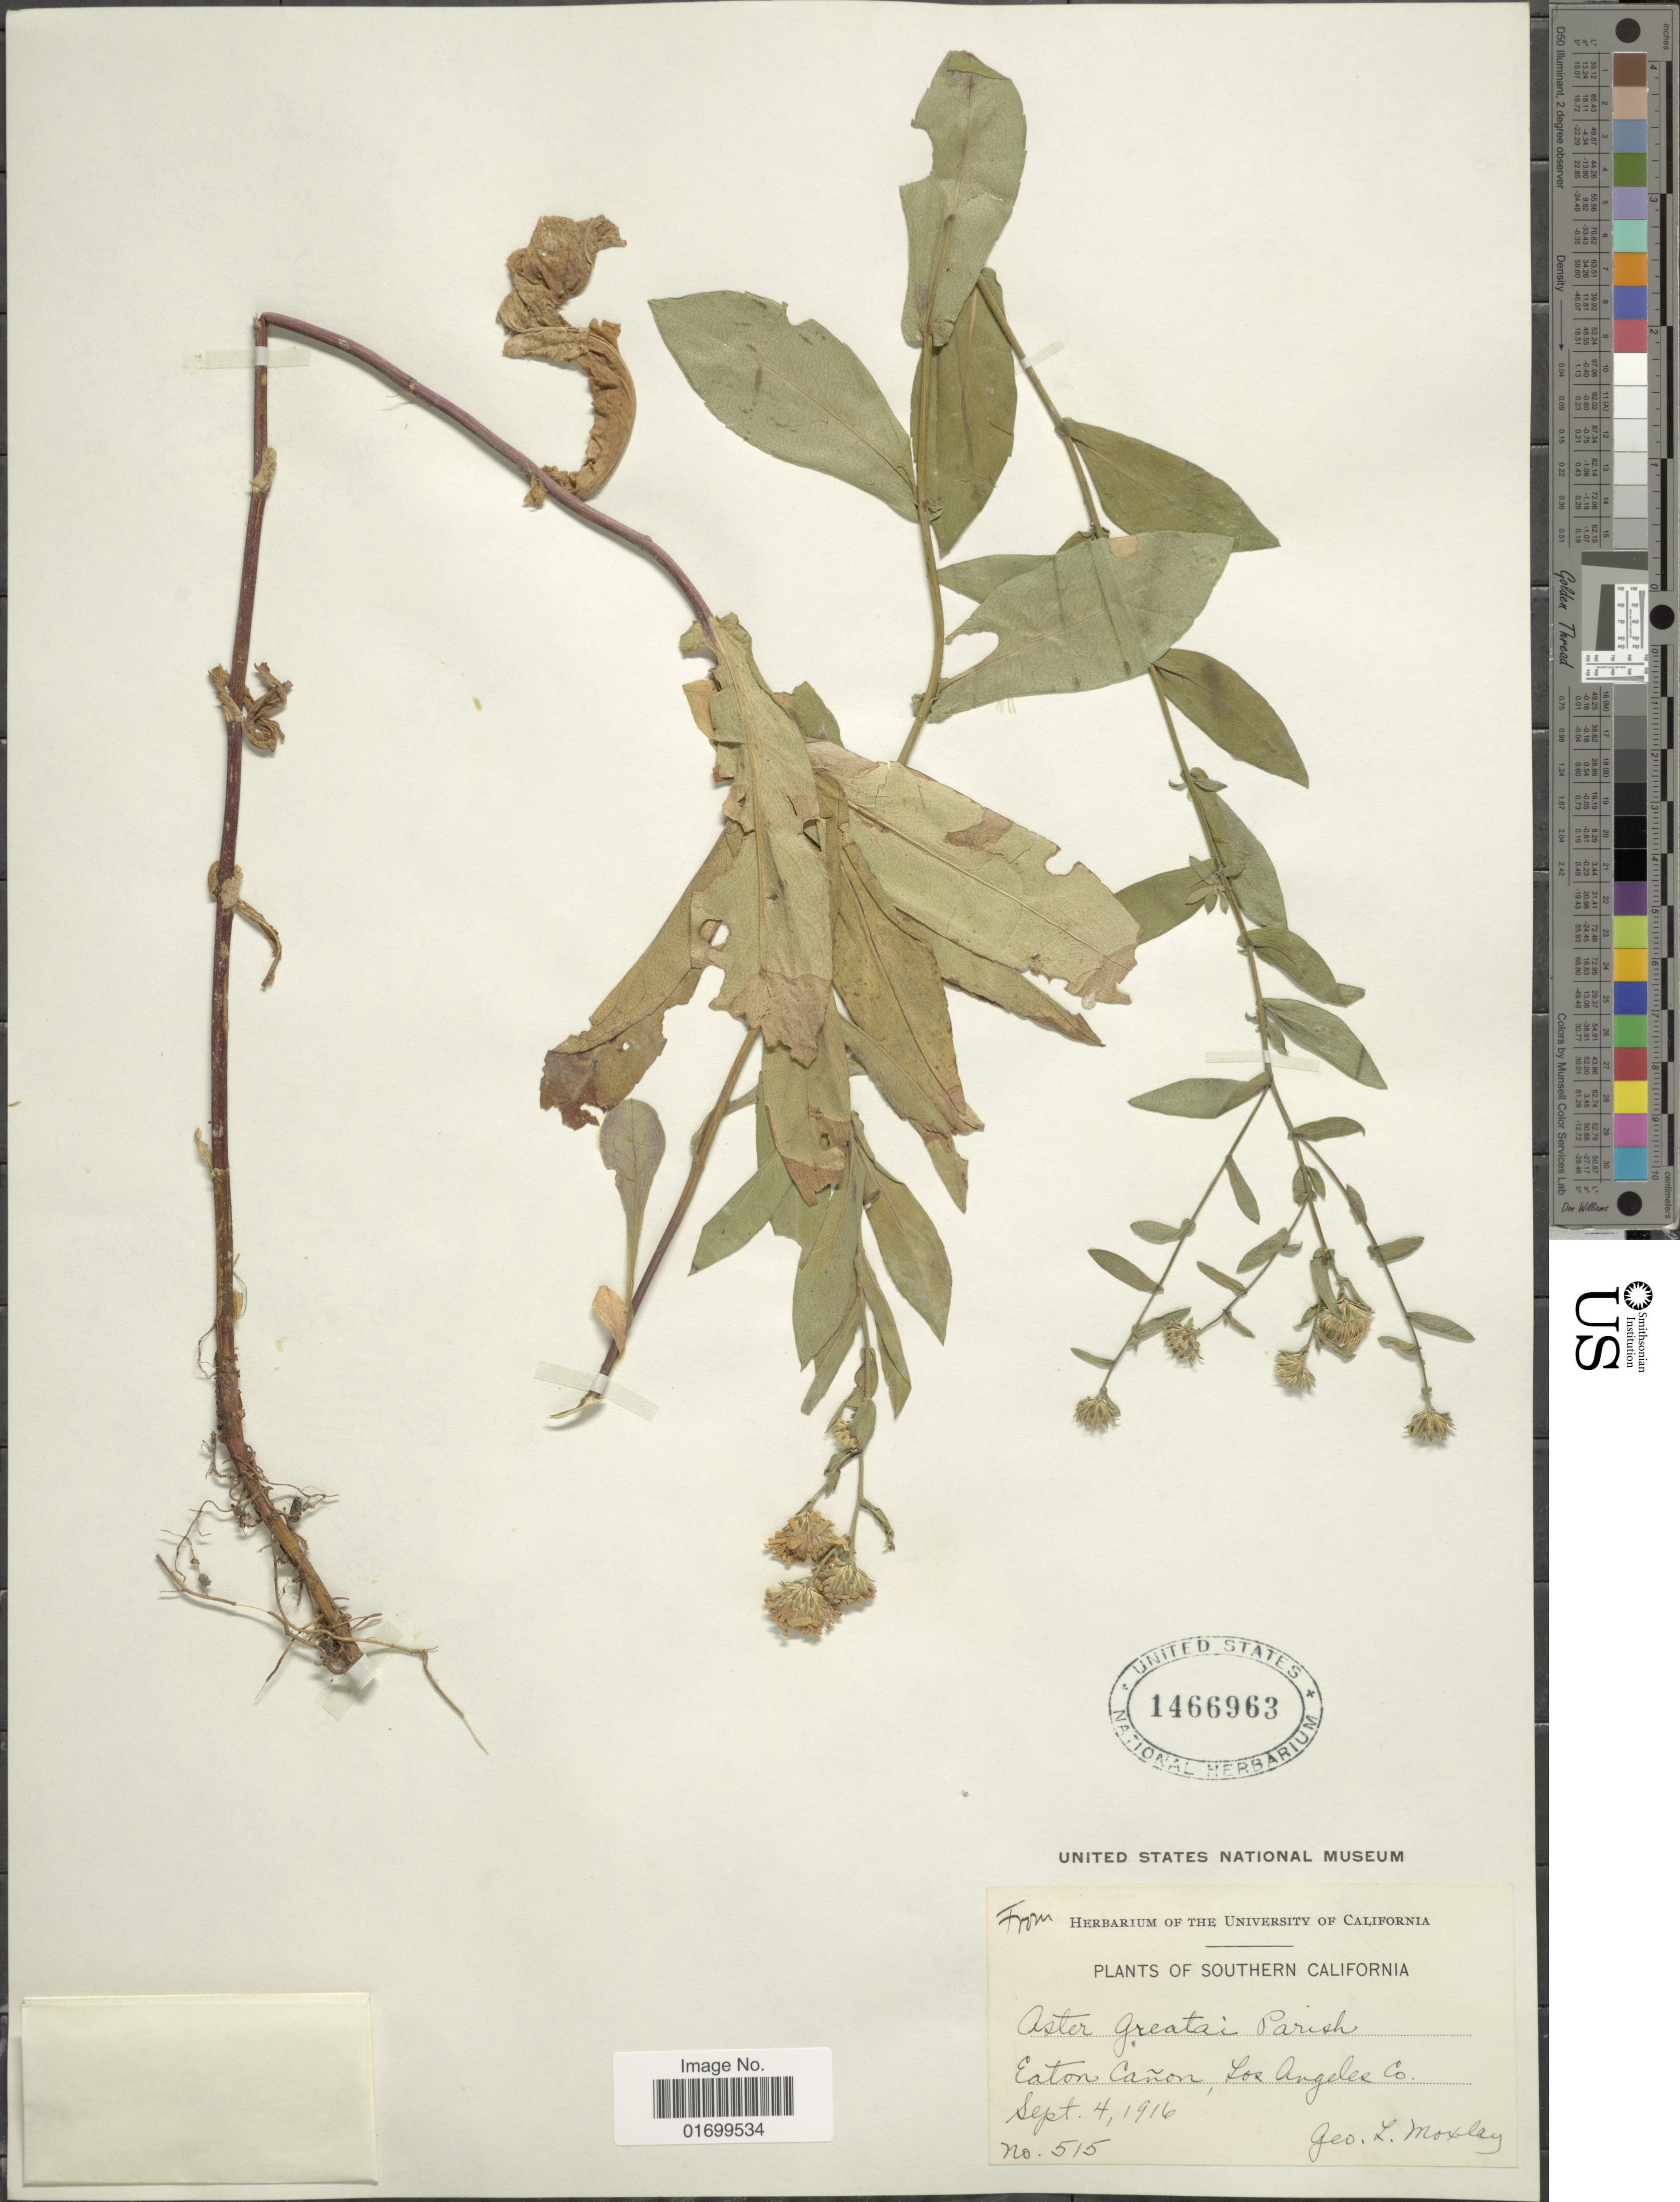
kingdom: Plantae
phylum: Tracheophyta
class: Magnoliopsida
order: Asterales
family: Asteraceae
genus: Symphyotrichum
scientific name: Symphyotrichum greatae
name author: (Parish) G.L. Nesom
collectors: G. L. Moxley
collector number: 515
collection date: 1916-09-04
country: United States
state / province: California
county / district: Los Angeles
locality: Southern California, Eaton Cañon, Los Angeles Co.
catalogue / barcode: US 1466963